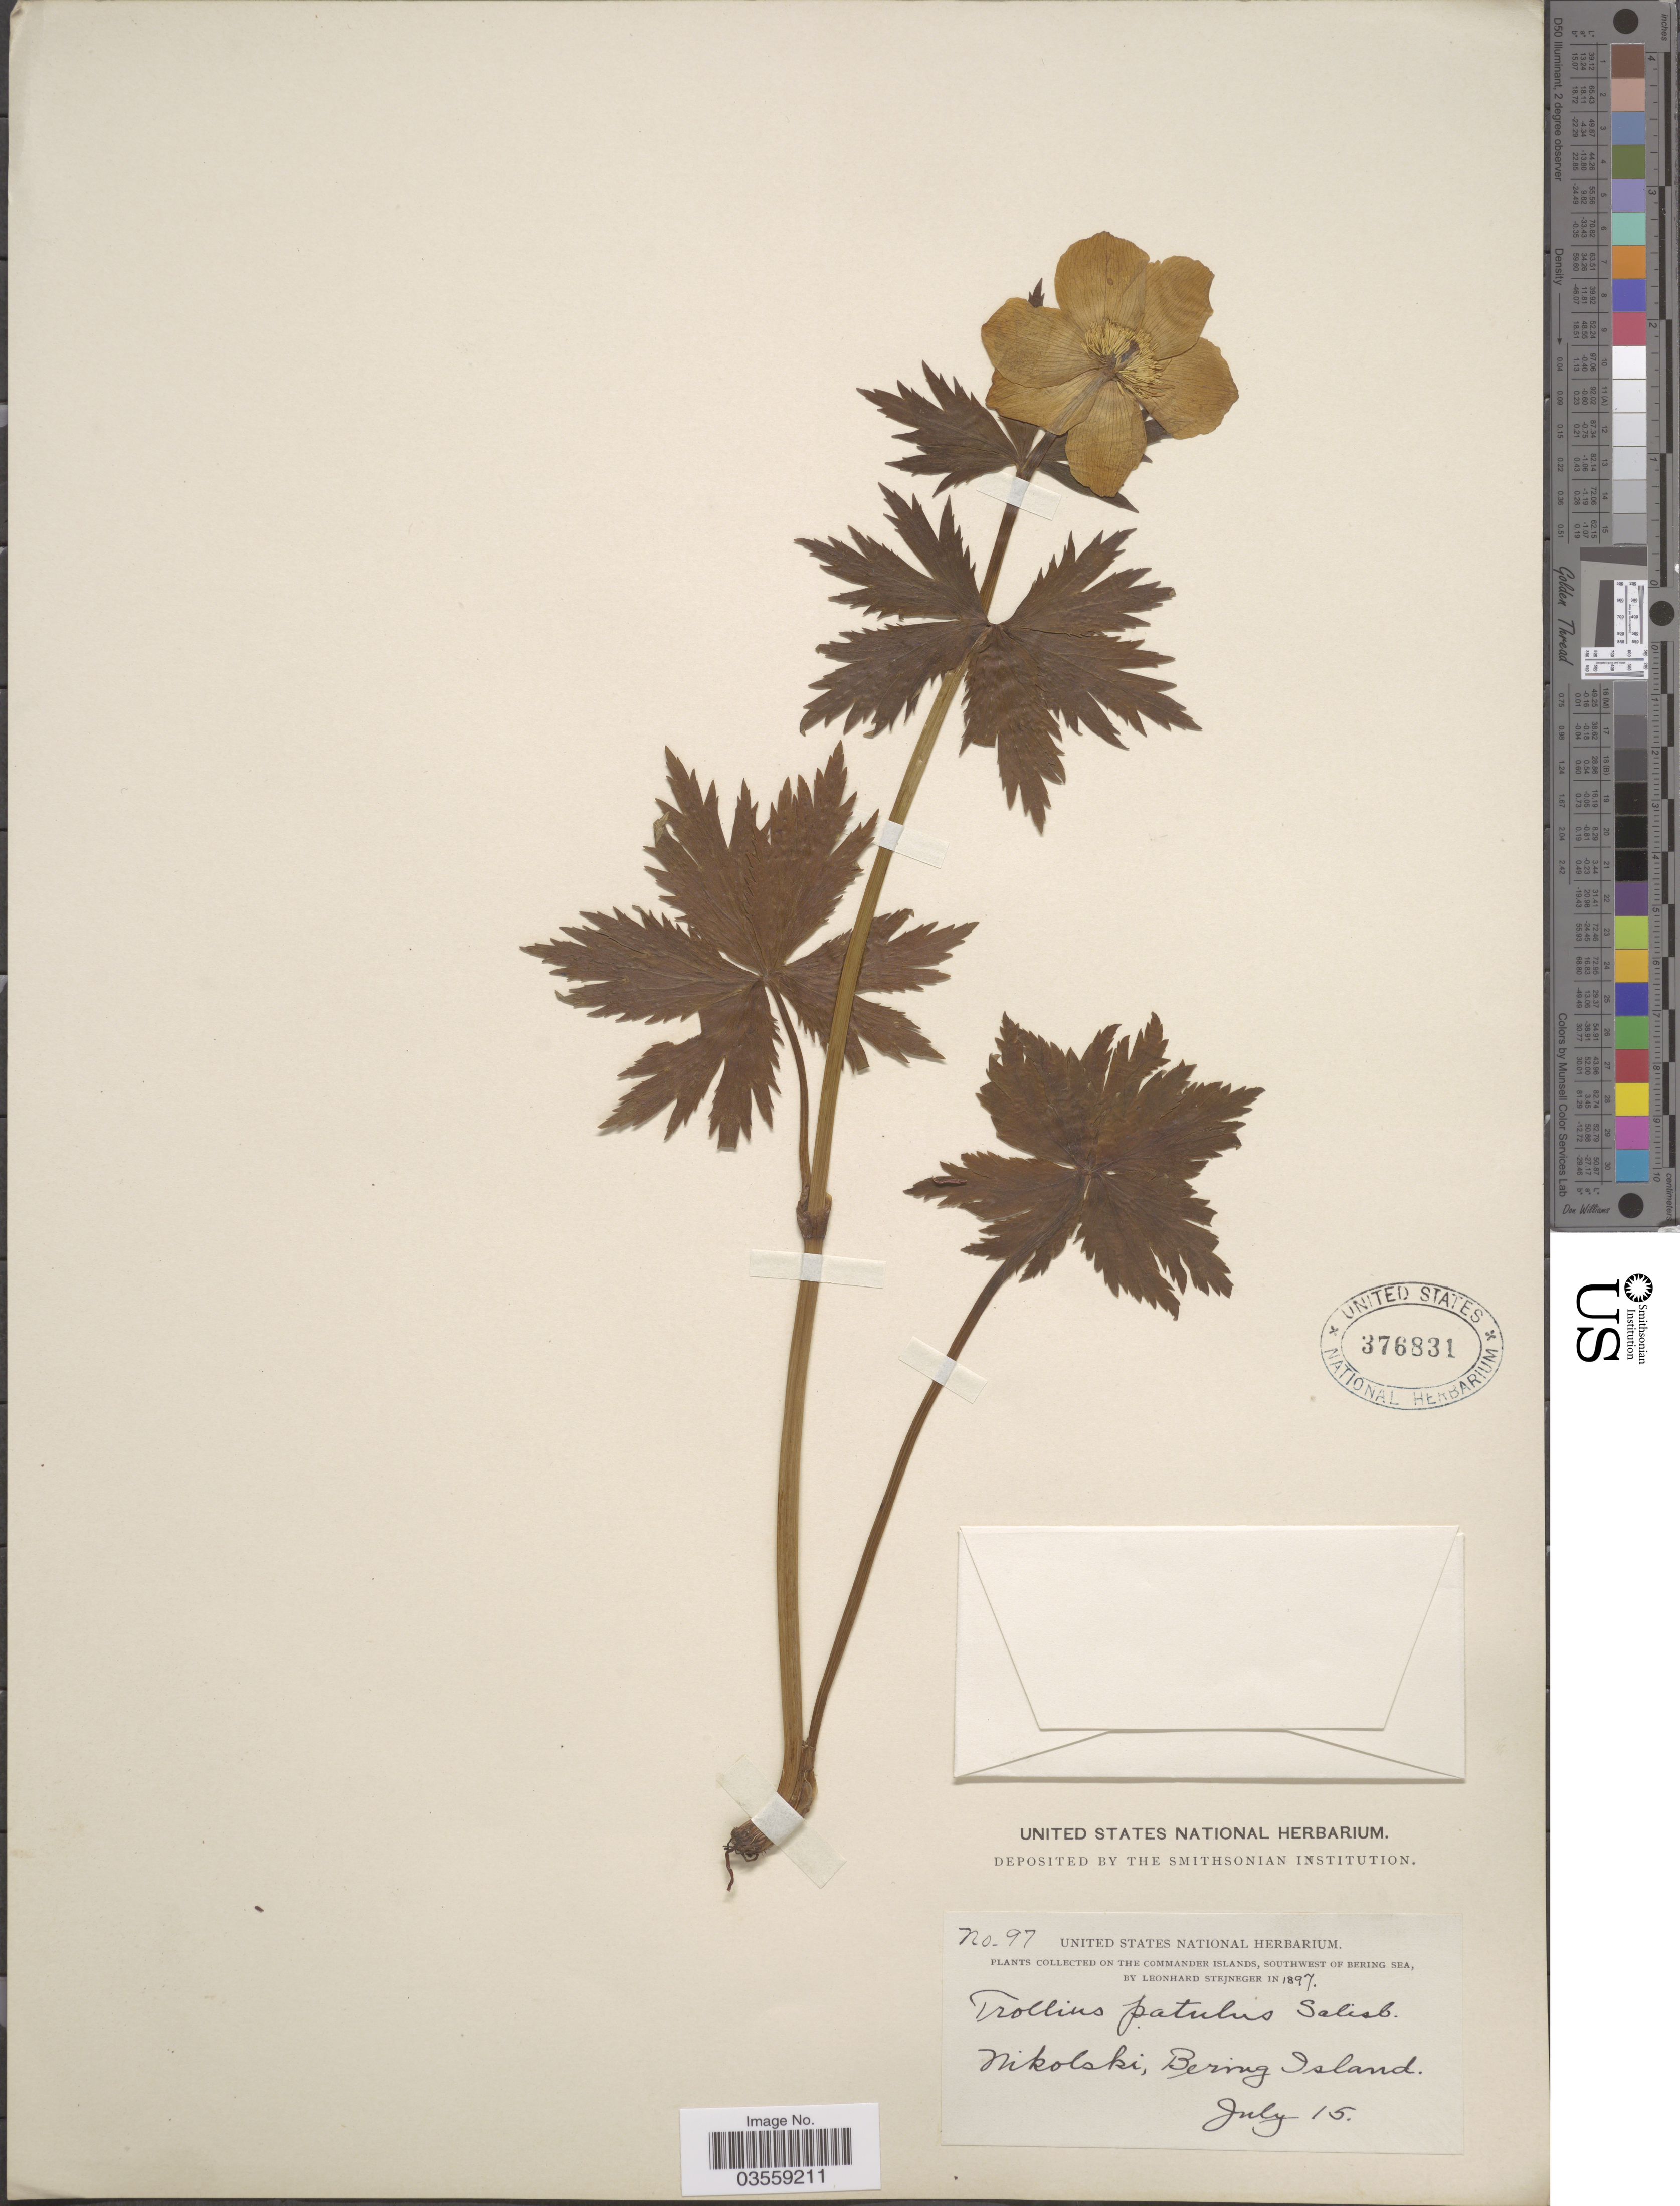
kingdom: Plantae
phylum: Tracheophyta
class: Magnoliopsida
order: Ranunculales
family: Ranunculaceae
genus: Trollius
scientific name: Trollius patulus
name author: Salisb.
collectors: L. Stejneger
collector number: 97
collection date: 1897-07-15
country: Russian Federation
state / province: Kamchatka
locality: On The Commander Islands, Southwest of Bering Sea. Nikolski, Bering Island.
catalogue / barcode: US 376831